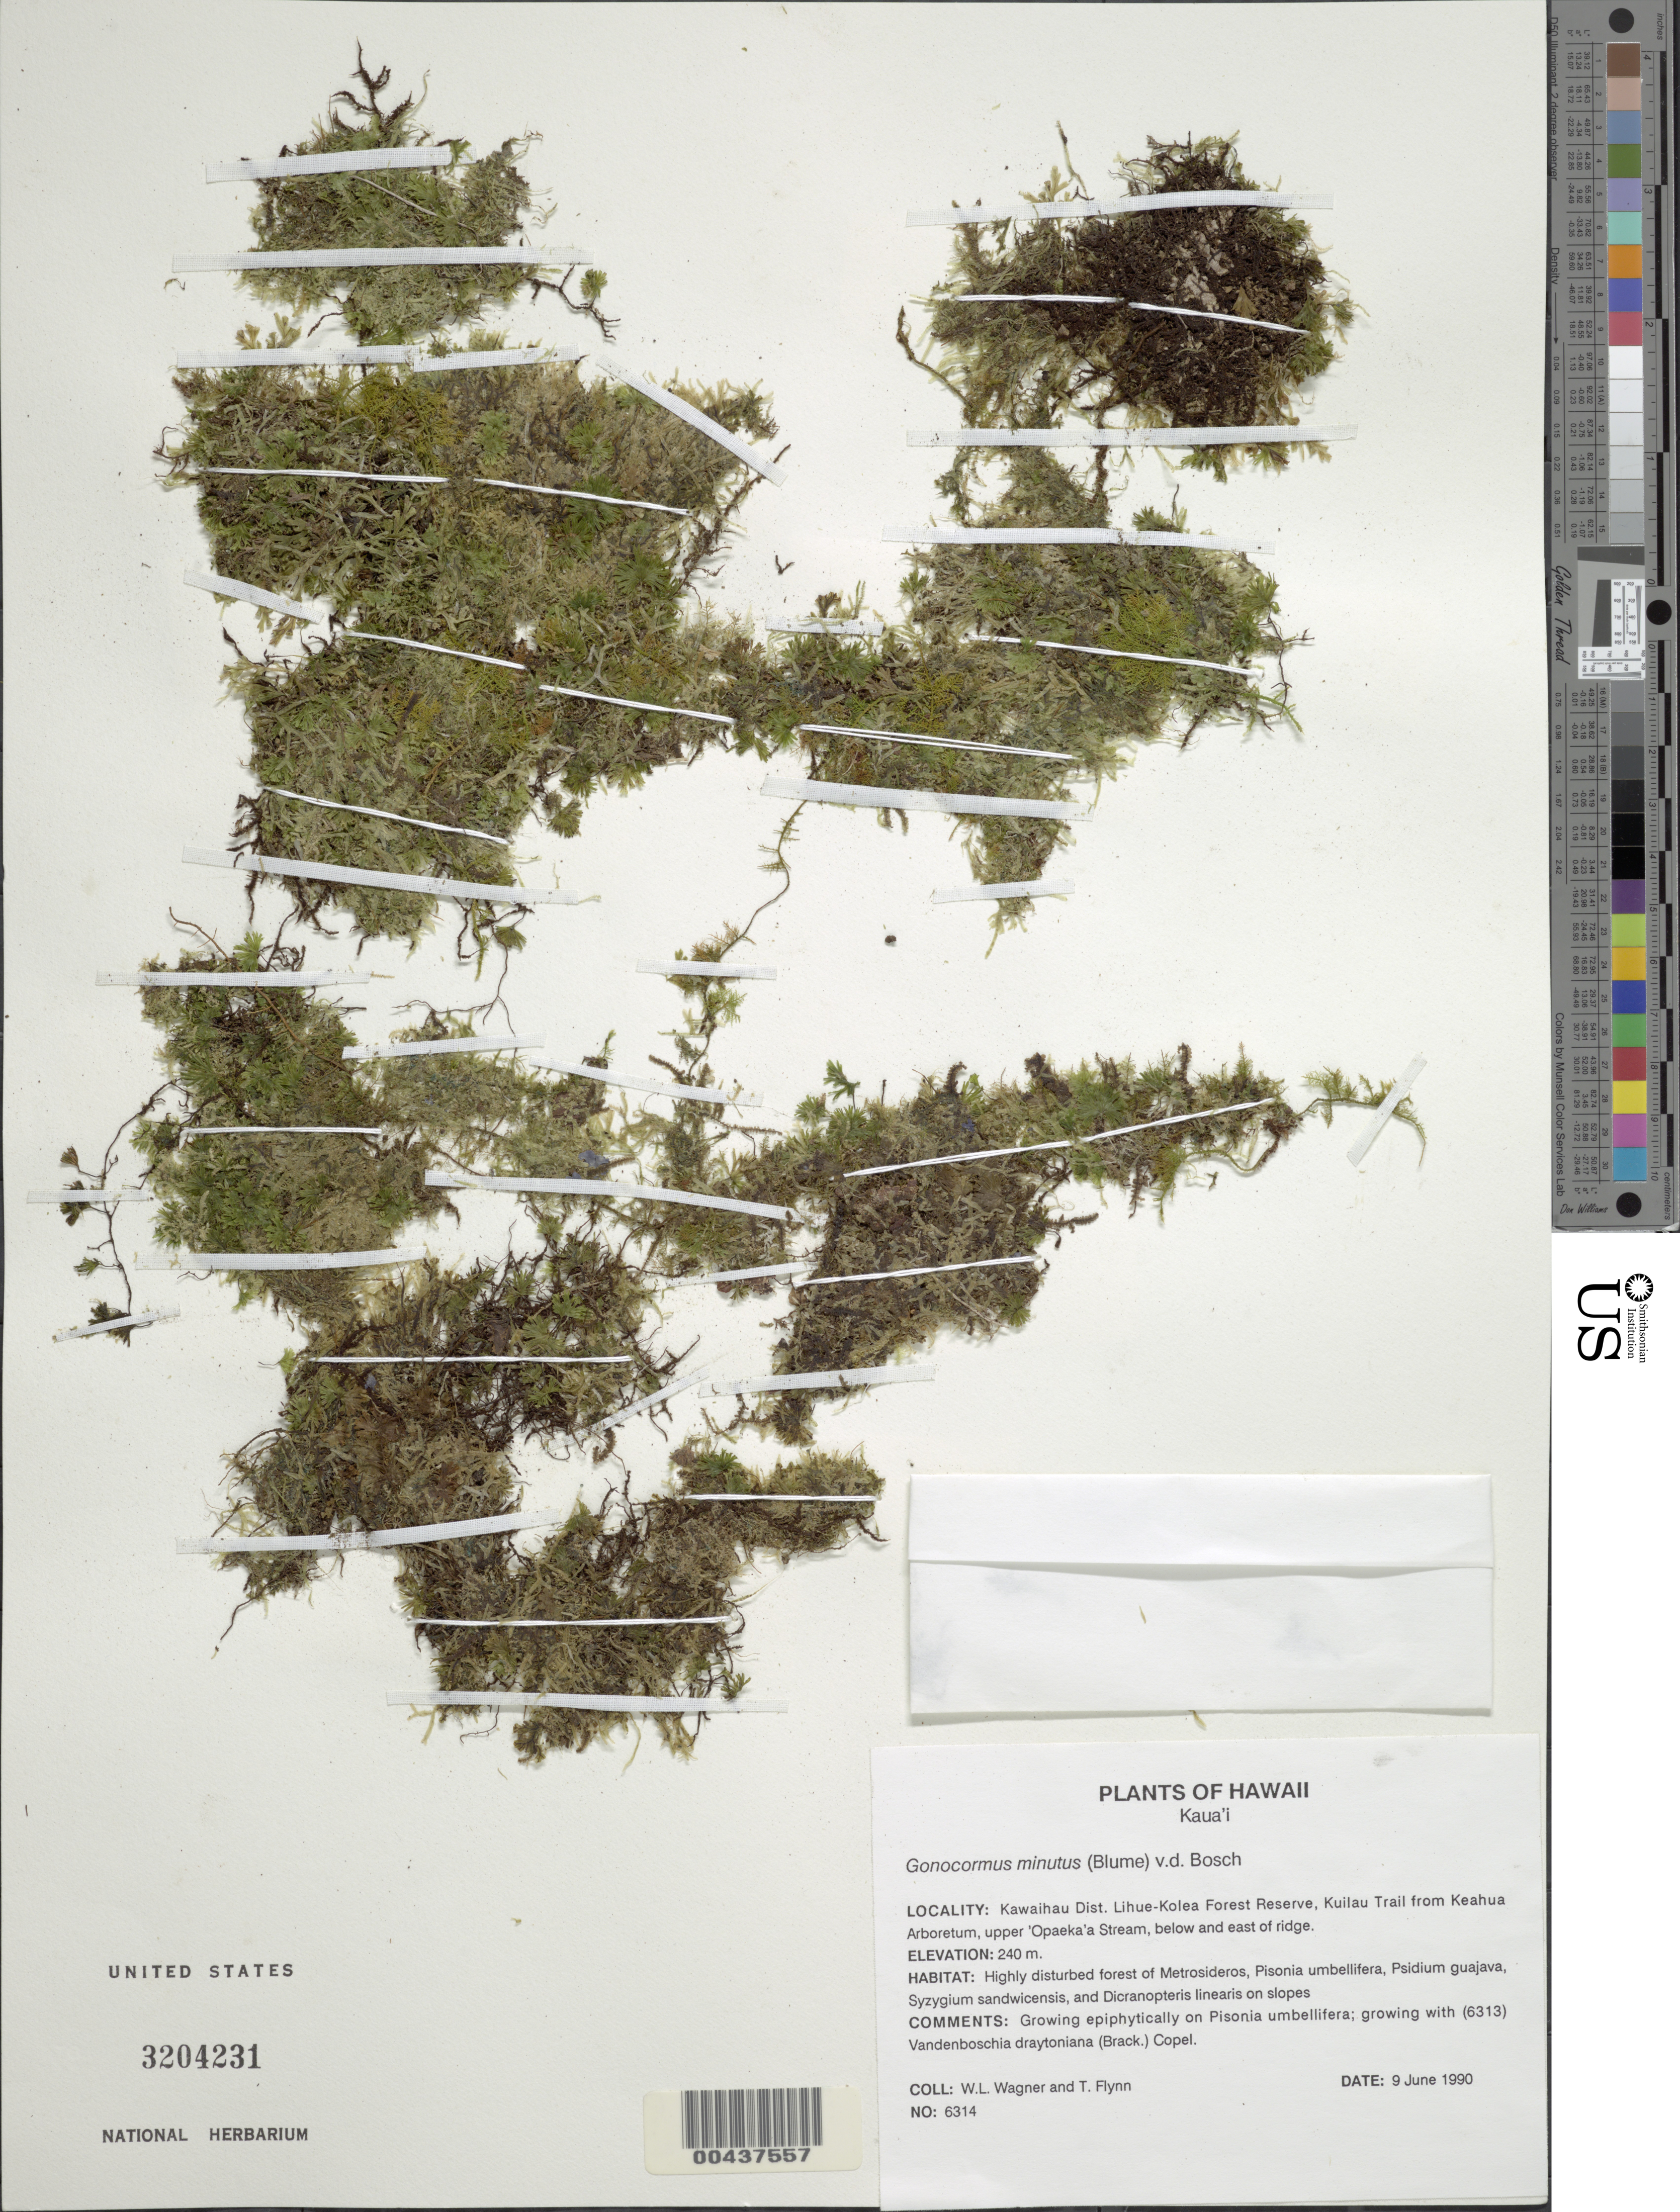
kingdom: Plantae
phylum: Tracheophyta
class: Polypodiopsida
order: Hymenophyllales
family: Hymenophyllaceae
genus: Crepidomanes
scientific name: Crepidomanes minutum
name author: (Blume) K. Iwats.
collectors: W. L. Wagner & T. W. Flynn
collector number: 6314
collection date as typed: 9 Jun 1990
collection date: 1990-06-09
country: United States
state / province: Hawaii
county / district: Kauai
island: Kaua'i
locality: Kawaihau Dist. Lihue-Kolea For. Res., Kuilau Trail from Keahua Arboretum, upper Opaeka'a Stream, below and E of ridge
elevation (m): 240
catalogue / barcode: US 3204231